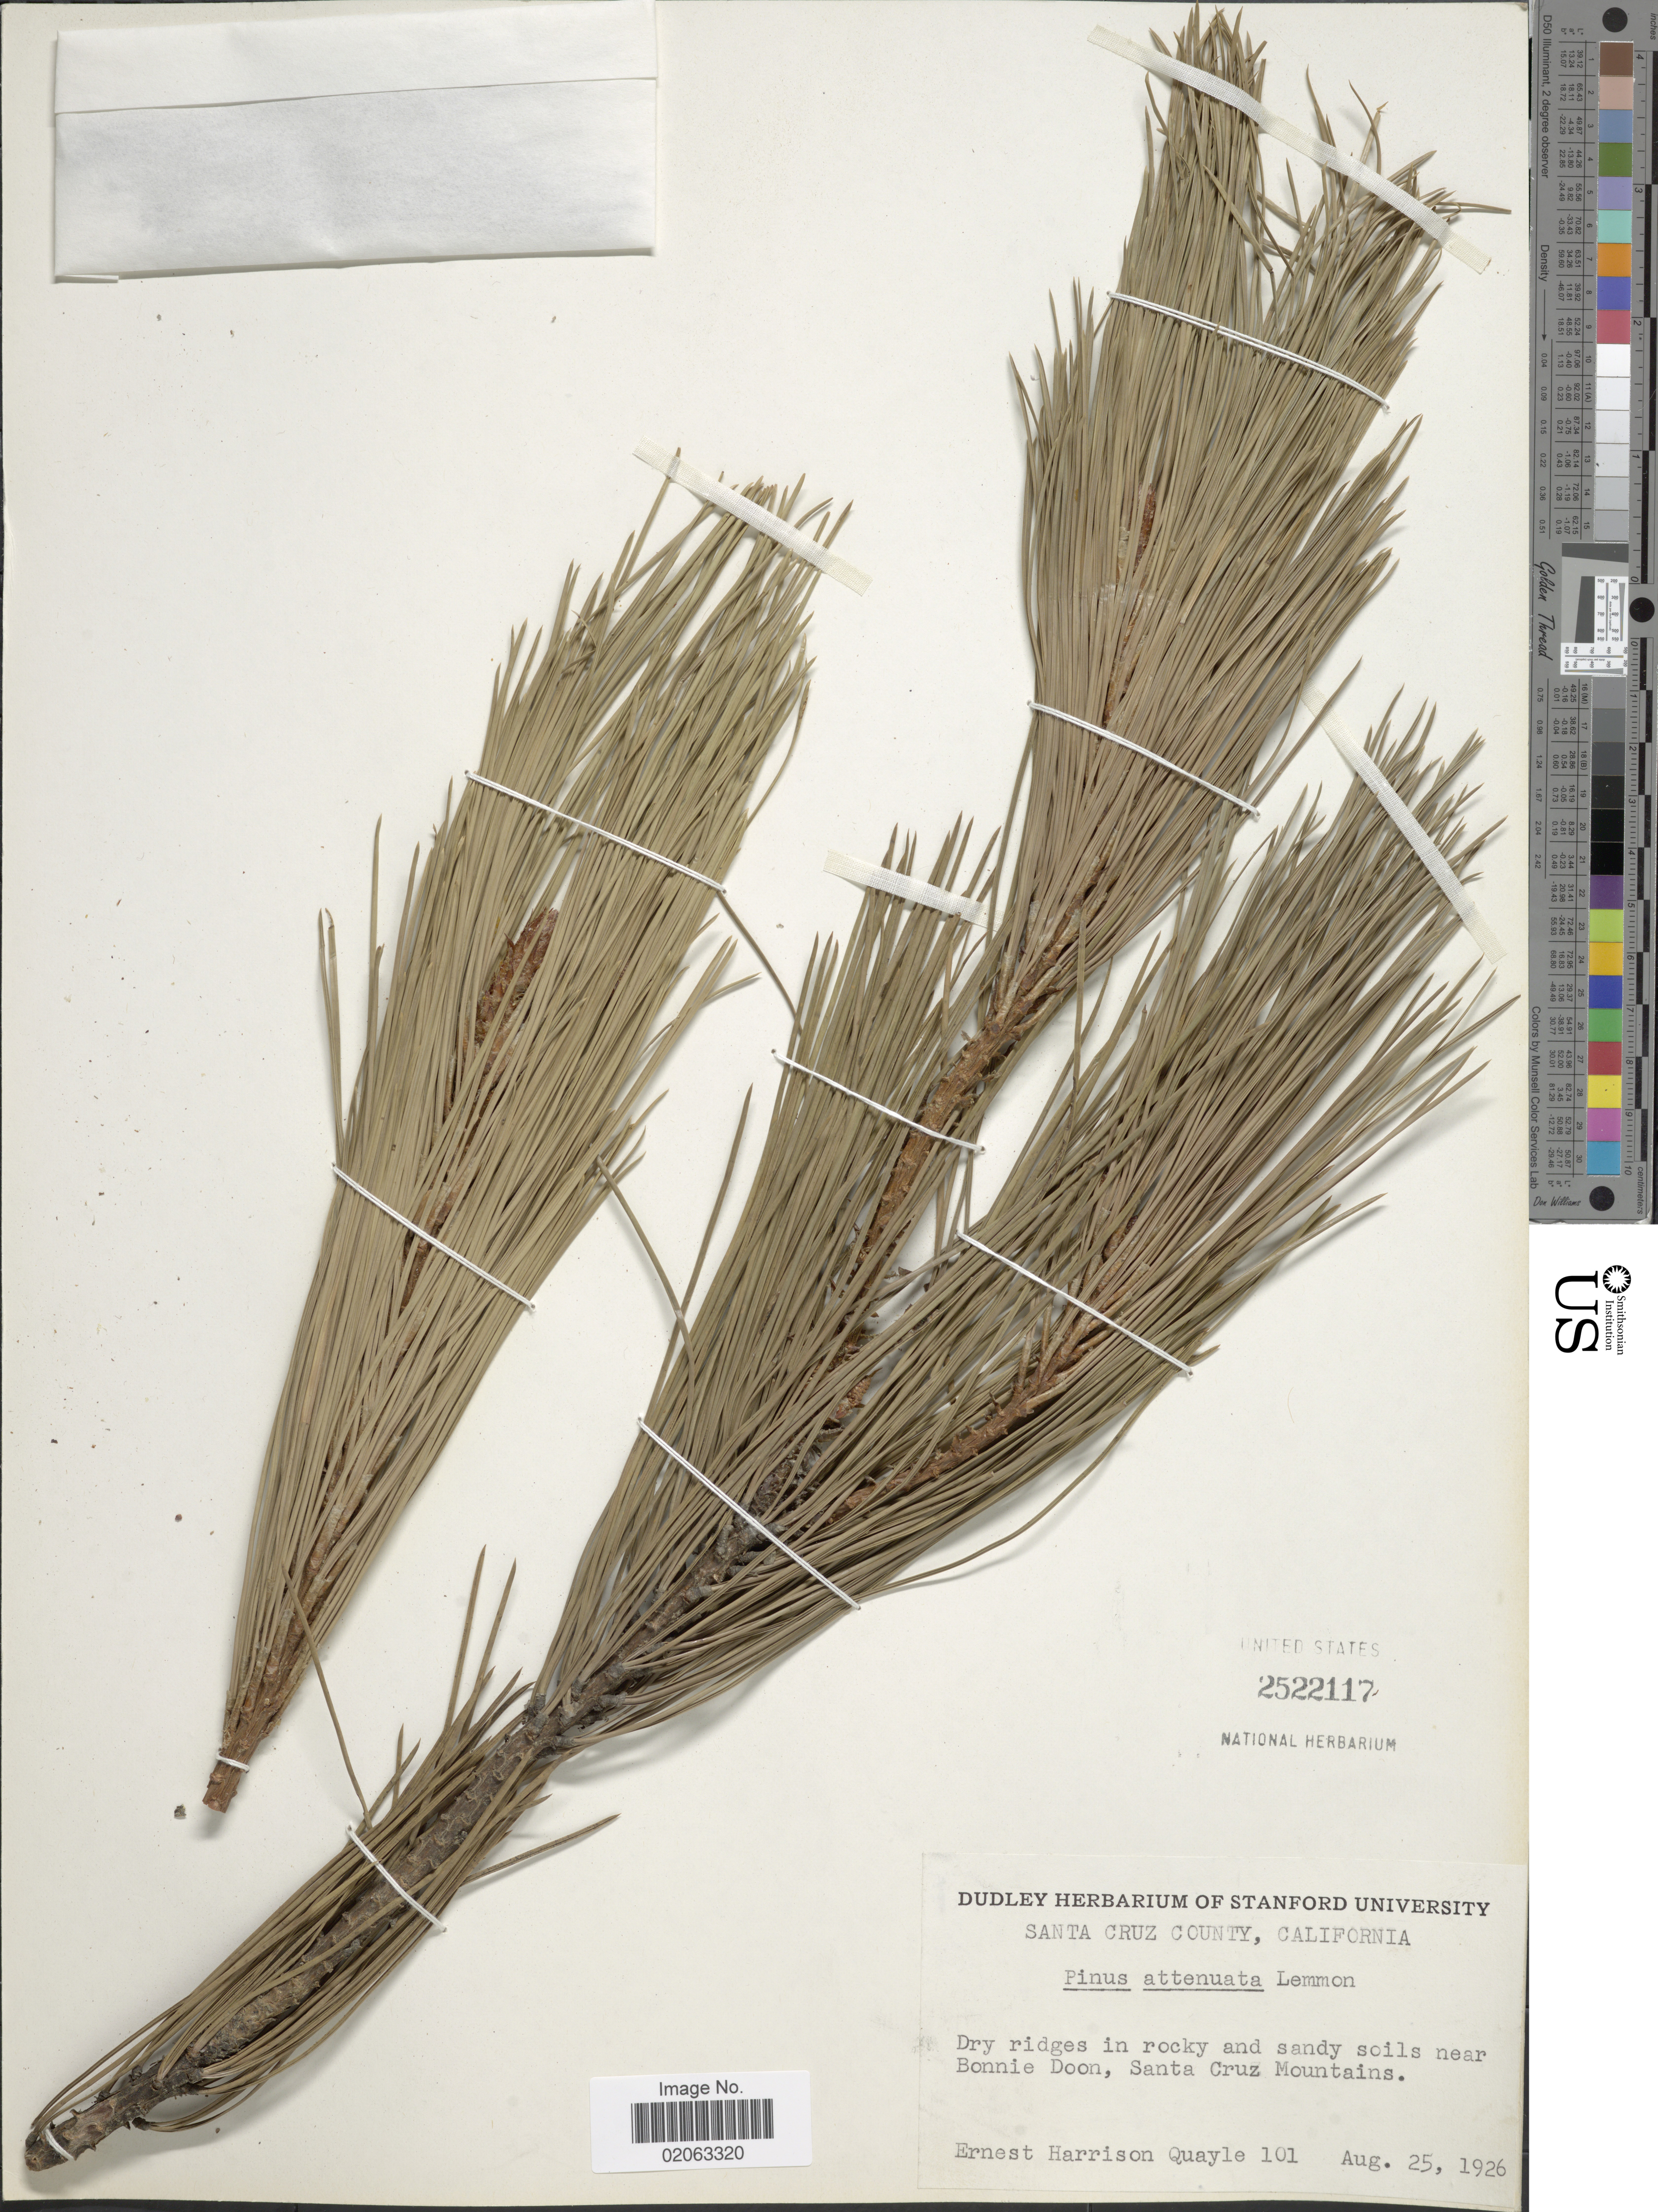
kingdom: Plantae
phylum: Tracheophyta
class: Pinopsida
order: Pinales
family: Pinaceae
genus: Pinus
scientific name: Pinus attenuata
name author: Lemmon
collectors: E. Quayle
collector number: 101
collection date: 1926-08-25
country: United States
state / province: California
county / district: Santa Cruz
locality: Santa Cruz County, Dry ridges in rocky and sandy soils near Bonnie Doon, Santa Cruz Mountains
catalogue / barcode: US 2522117